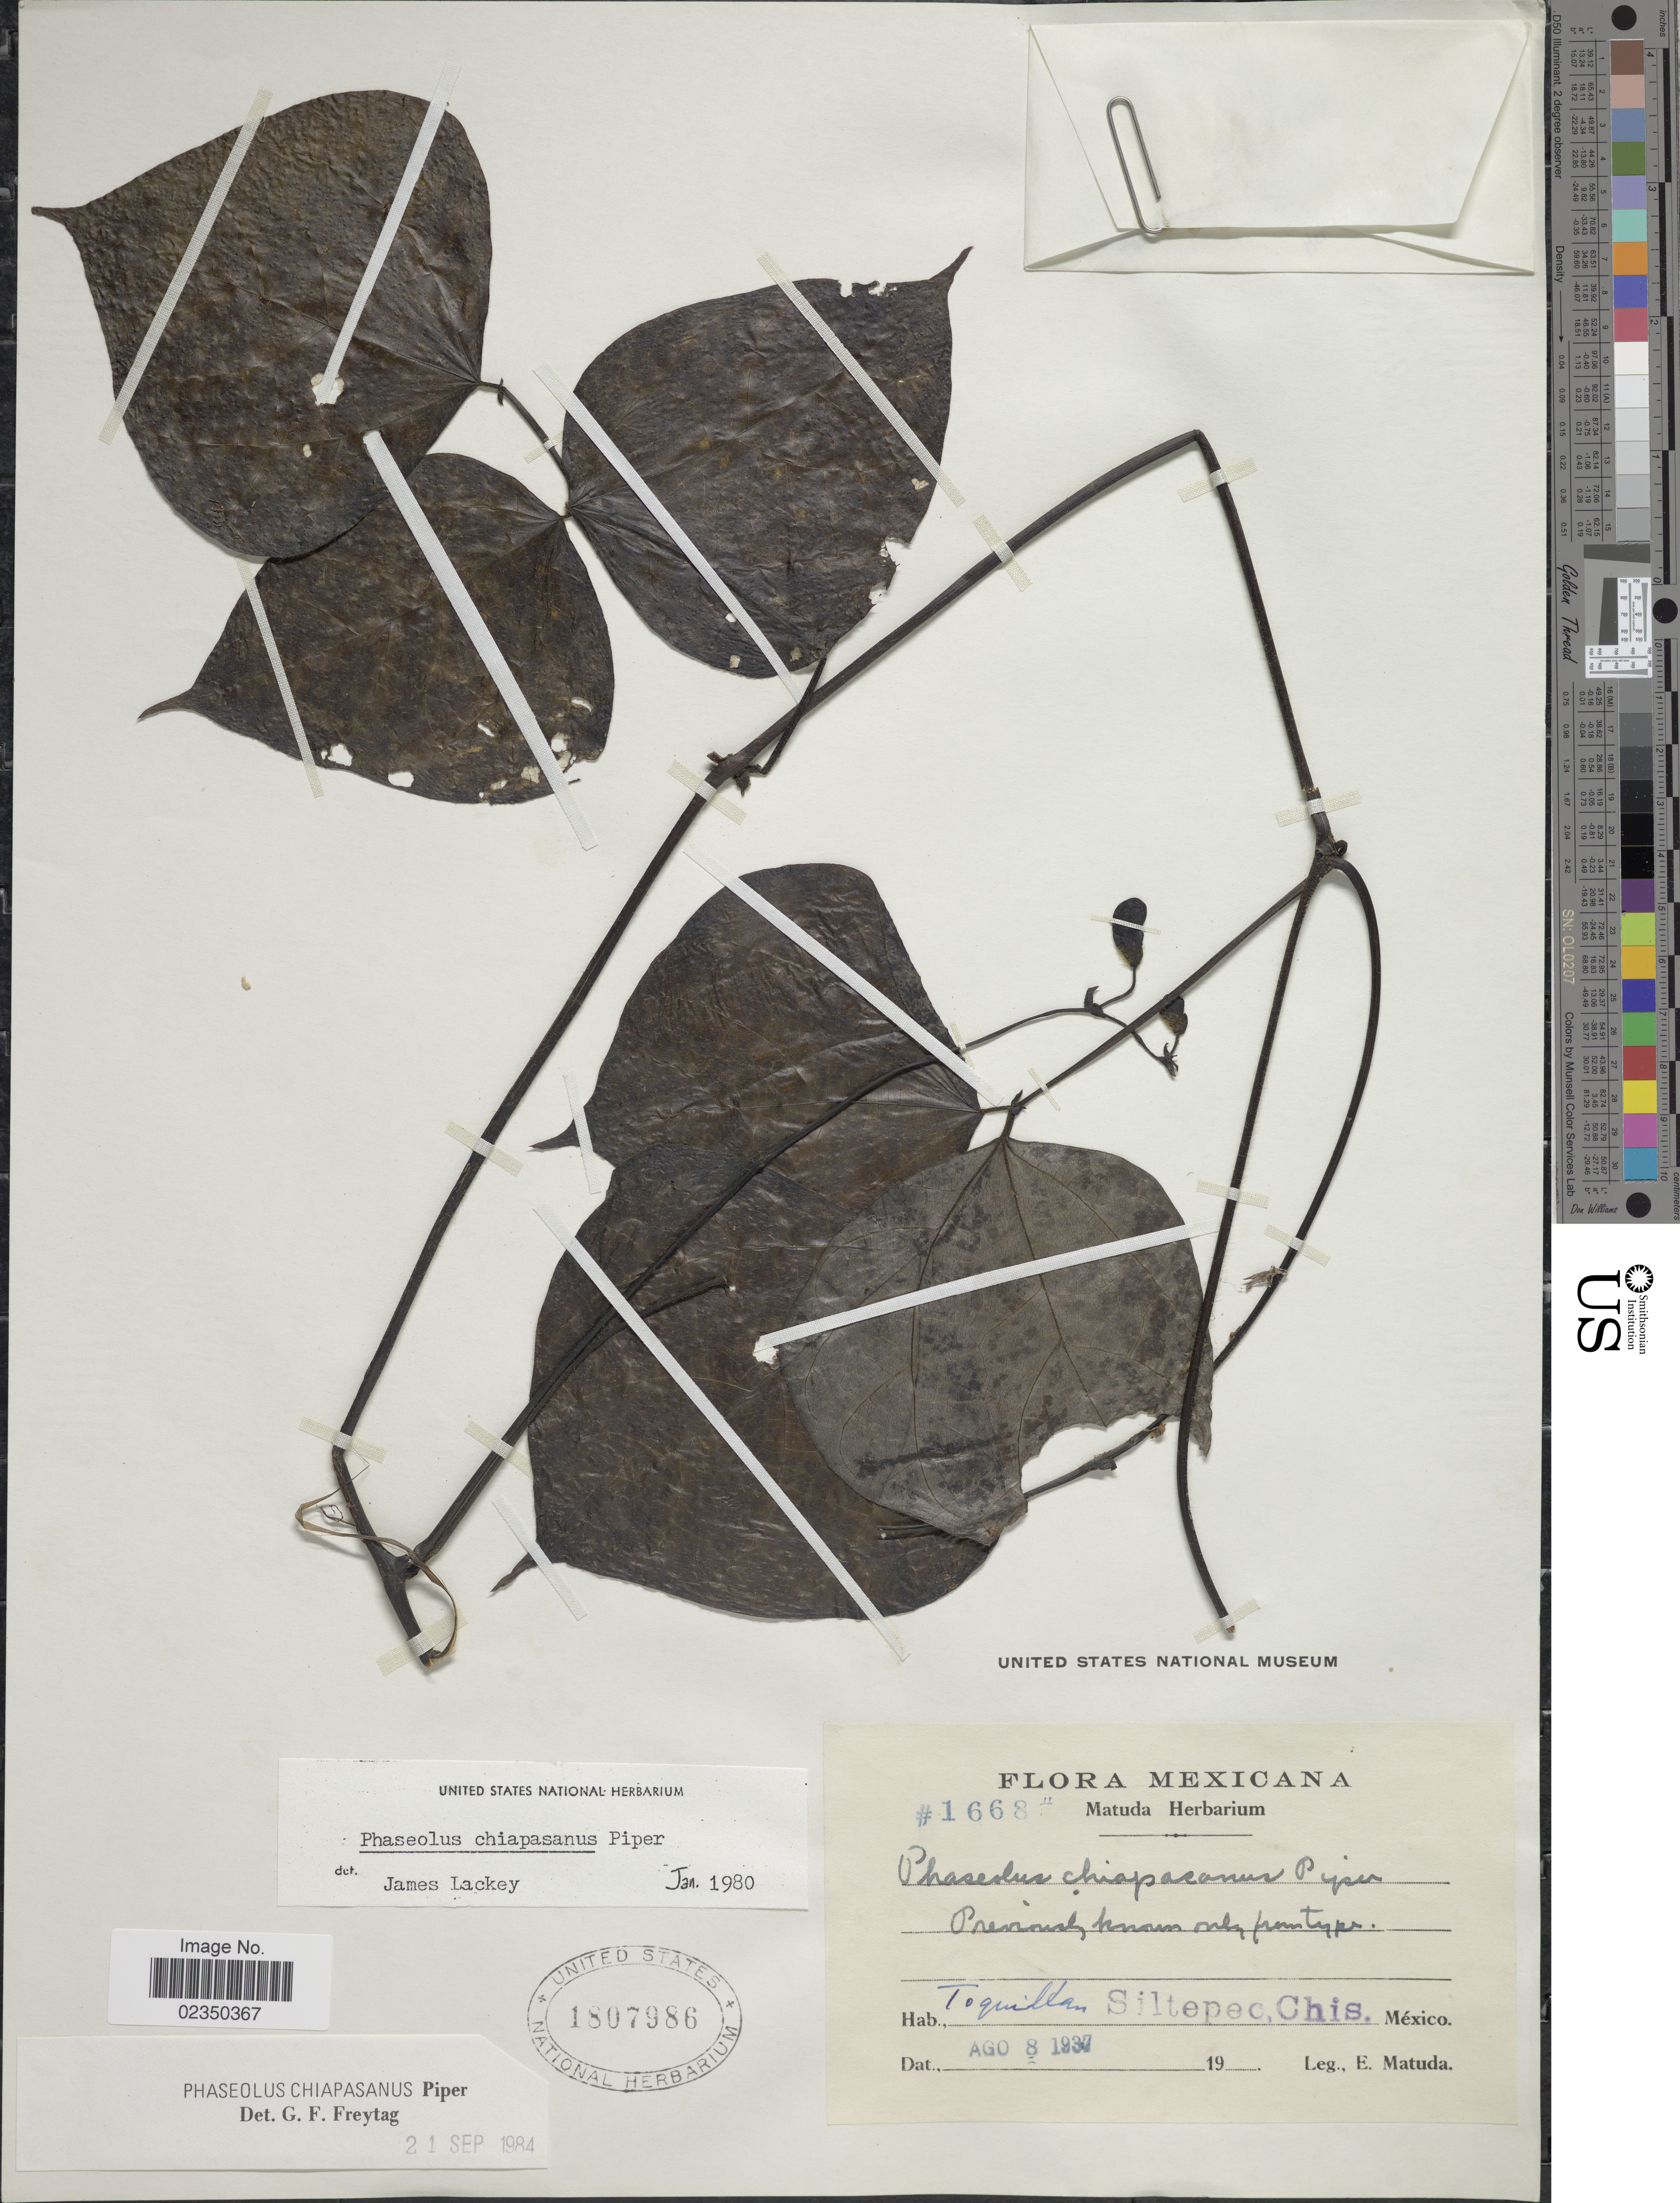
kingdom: Plantae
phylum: Tracheophyta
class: Magnoliopsida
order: Fabales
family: Fabaceae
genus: Phaseolus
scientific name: Phaseolus chiapasanus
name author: Piper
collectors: E. Matuda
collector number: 1668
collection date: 1937-08-08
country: Mexico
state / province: Chiapas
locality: Toquildan, Siltepec, .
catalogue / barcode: US 1807986